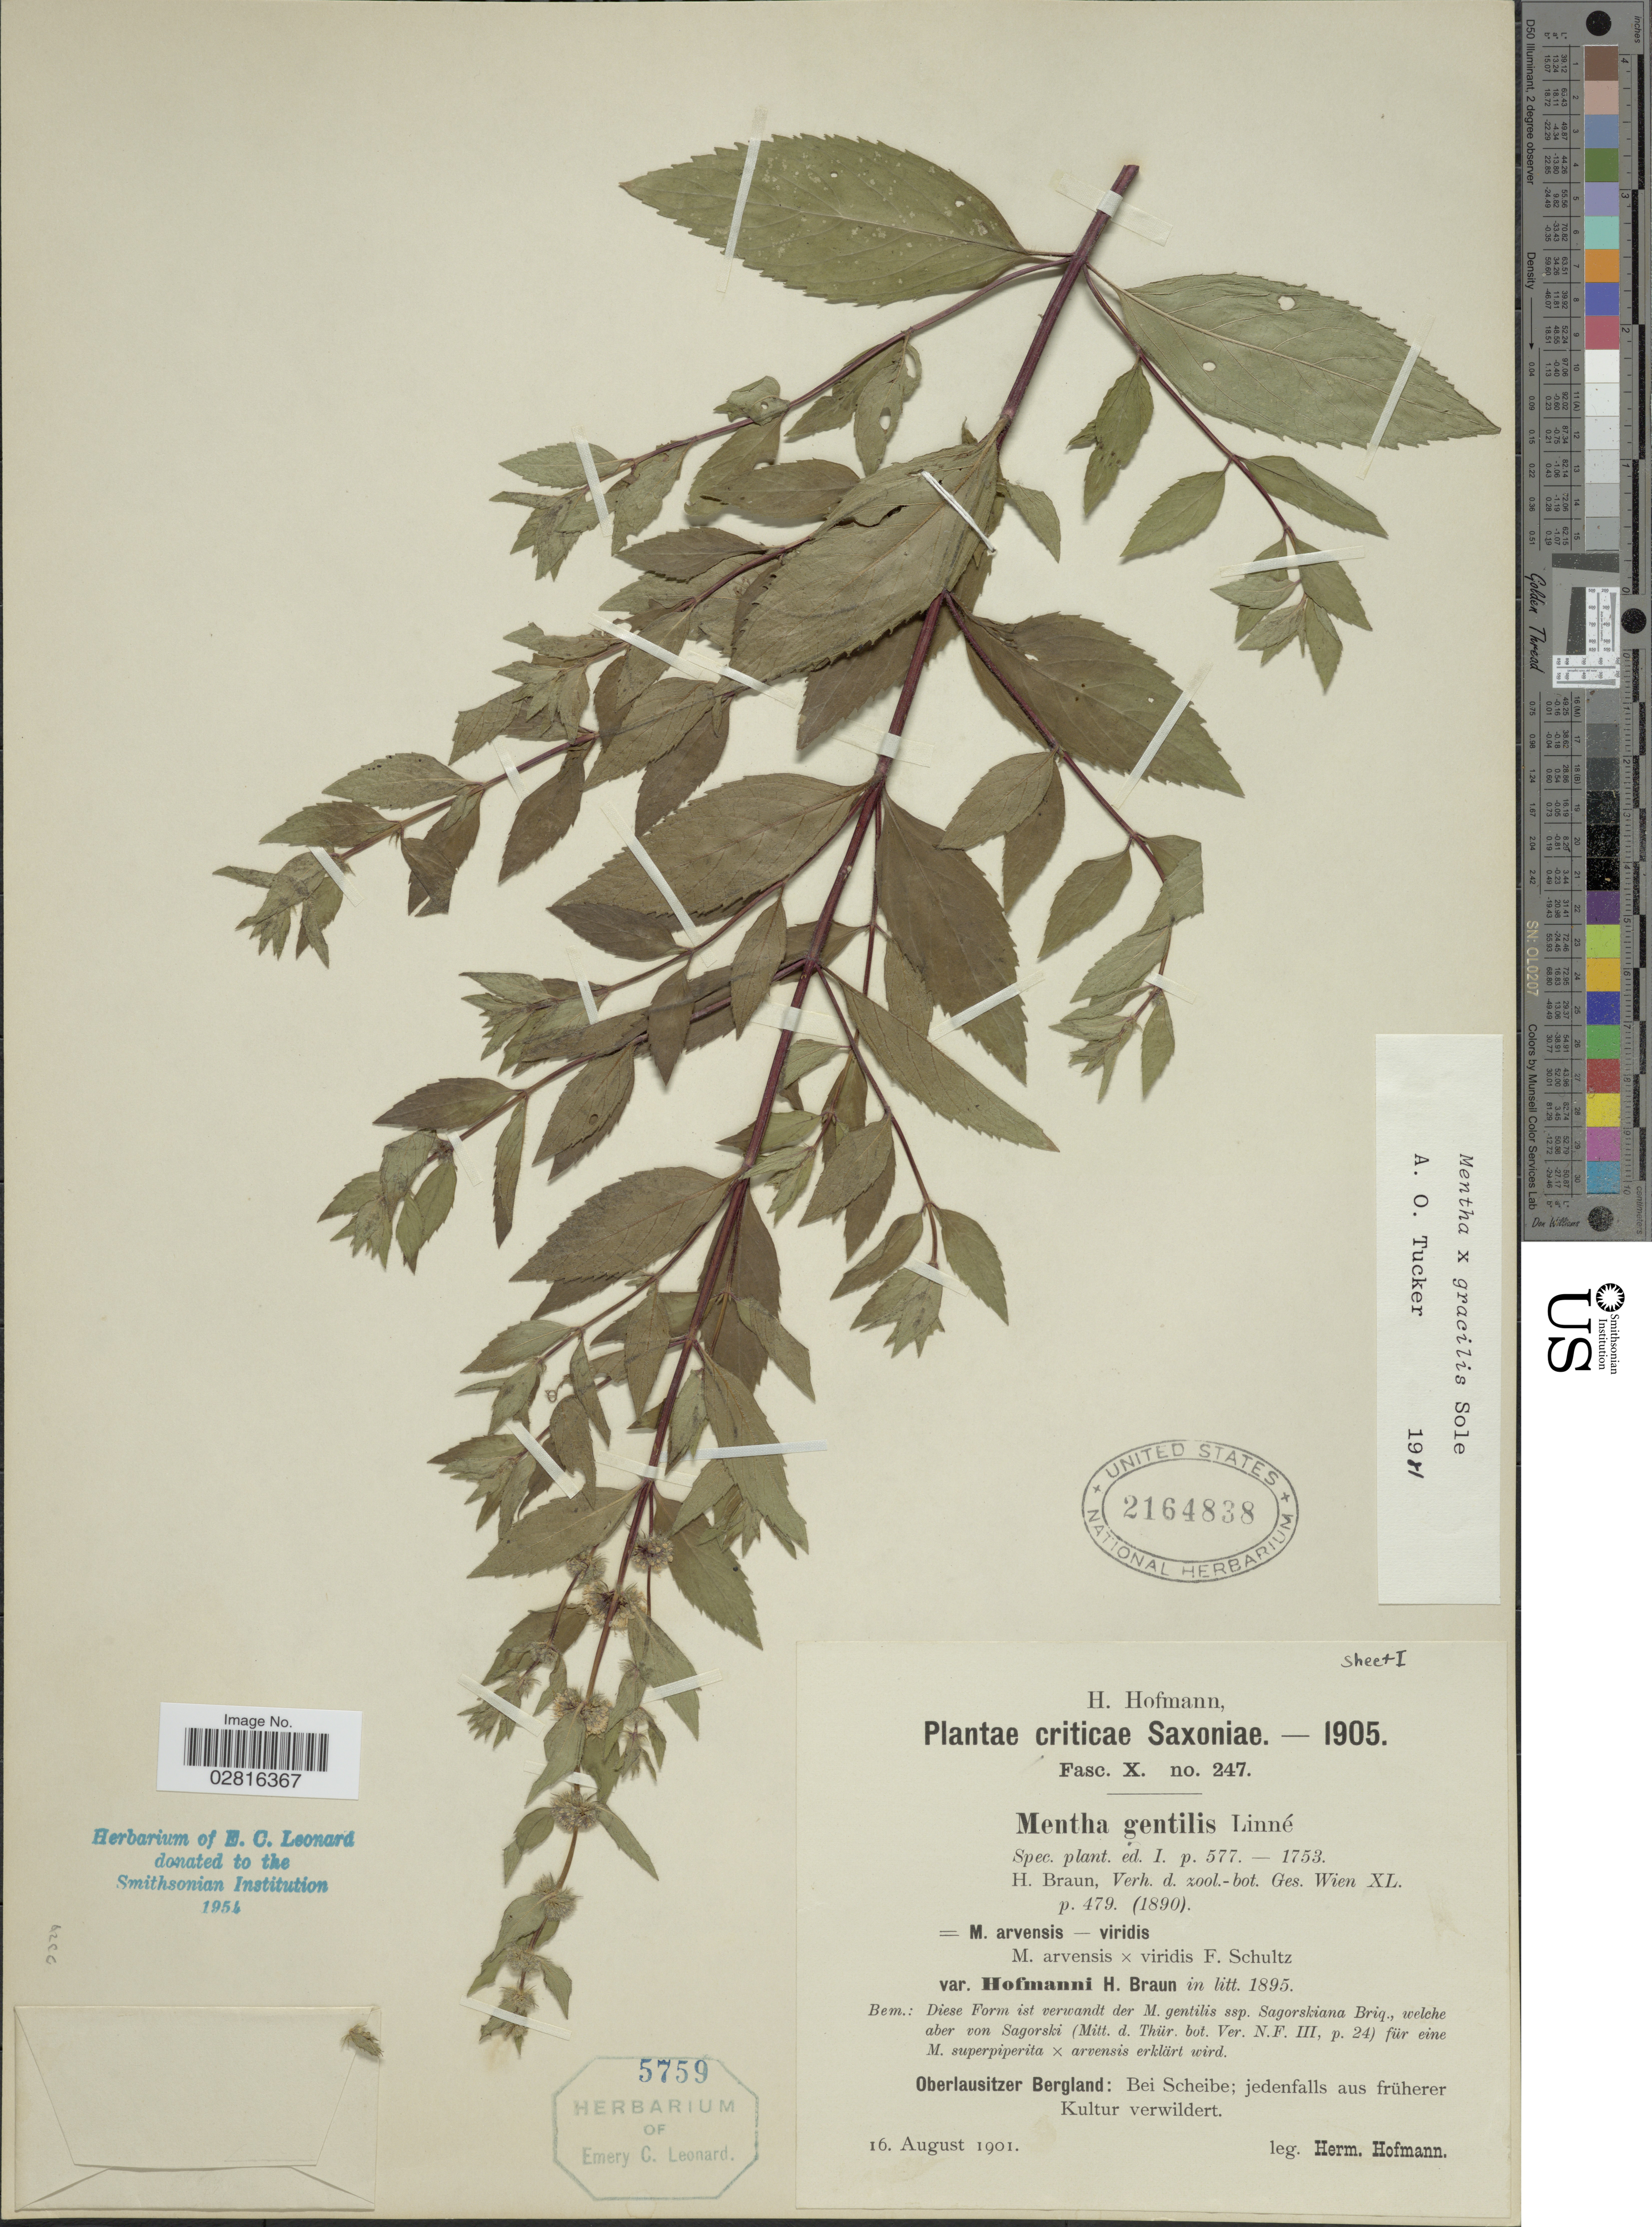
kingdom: Plantae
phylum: Tracheophyta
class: Magnoliopsida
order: Lamiales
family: Lamiaceae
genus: Mentha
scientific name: Mentha x gracilis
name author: Sole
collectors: H. Hofmann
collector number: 247?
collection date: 1901-08-16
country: Germany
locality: Oberlausitzer Bergland: Bei Scheibe; jedenfalls aus früherer Kultur verwildert. Saxoniae.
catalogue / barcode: US 2164838